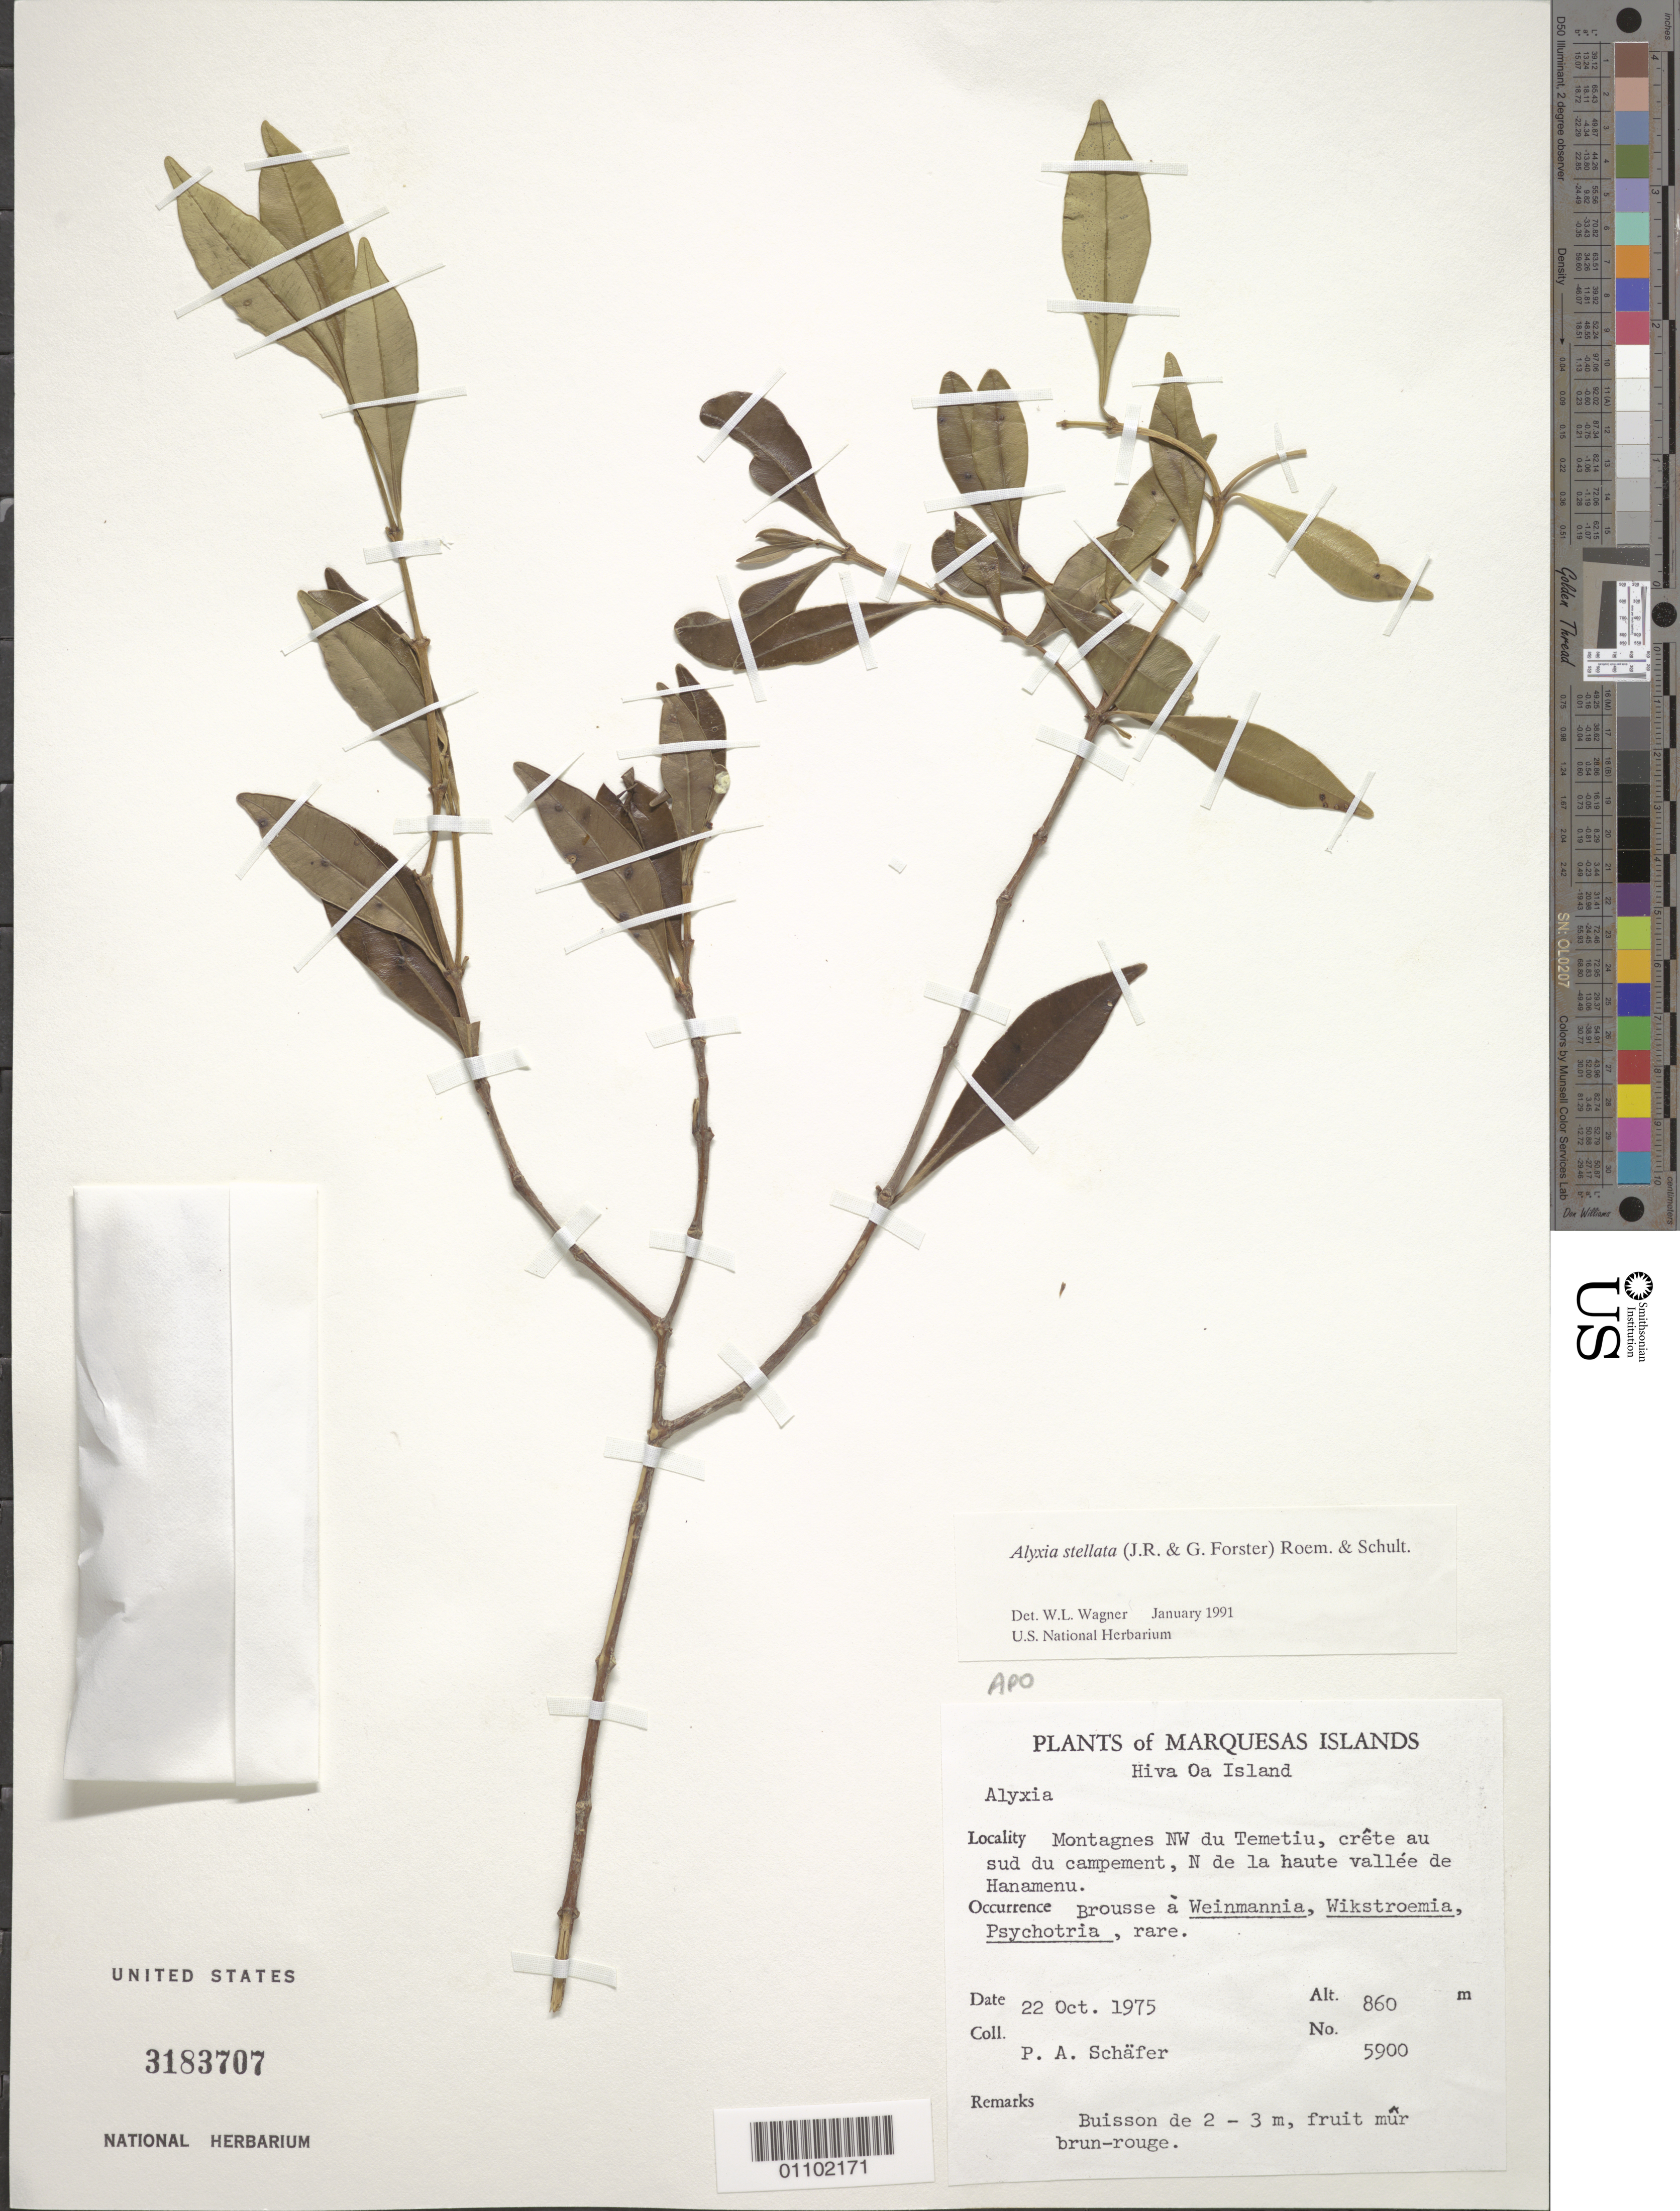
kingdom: Plantae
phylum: Tracheophyta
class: Magnoliopsida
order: Gentianales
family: Apocynaceae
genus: Alyxia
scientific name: Alyxia stellata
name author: (J.R. Forst. & G. Forst.) Roem. & Schult.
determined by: Wagner, W. L., (BOT), Smithsonian Institution - National Museum of Natural History (UNITED STATES)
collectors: P. A. Schäfer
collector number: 5900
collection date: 1975-10-22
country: French Polynesia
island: Hiva Oa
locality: Montagnes NW du Temetiu, crête au S du campement, N de la haute vallée de Hanamenu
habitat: Brousse à Weinmannia, Wikstroemia, Psychotria, rare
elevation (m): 860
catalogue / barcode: US 3183707